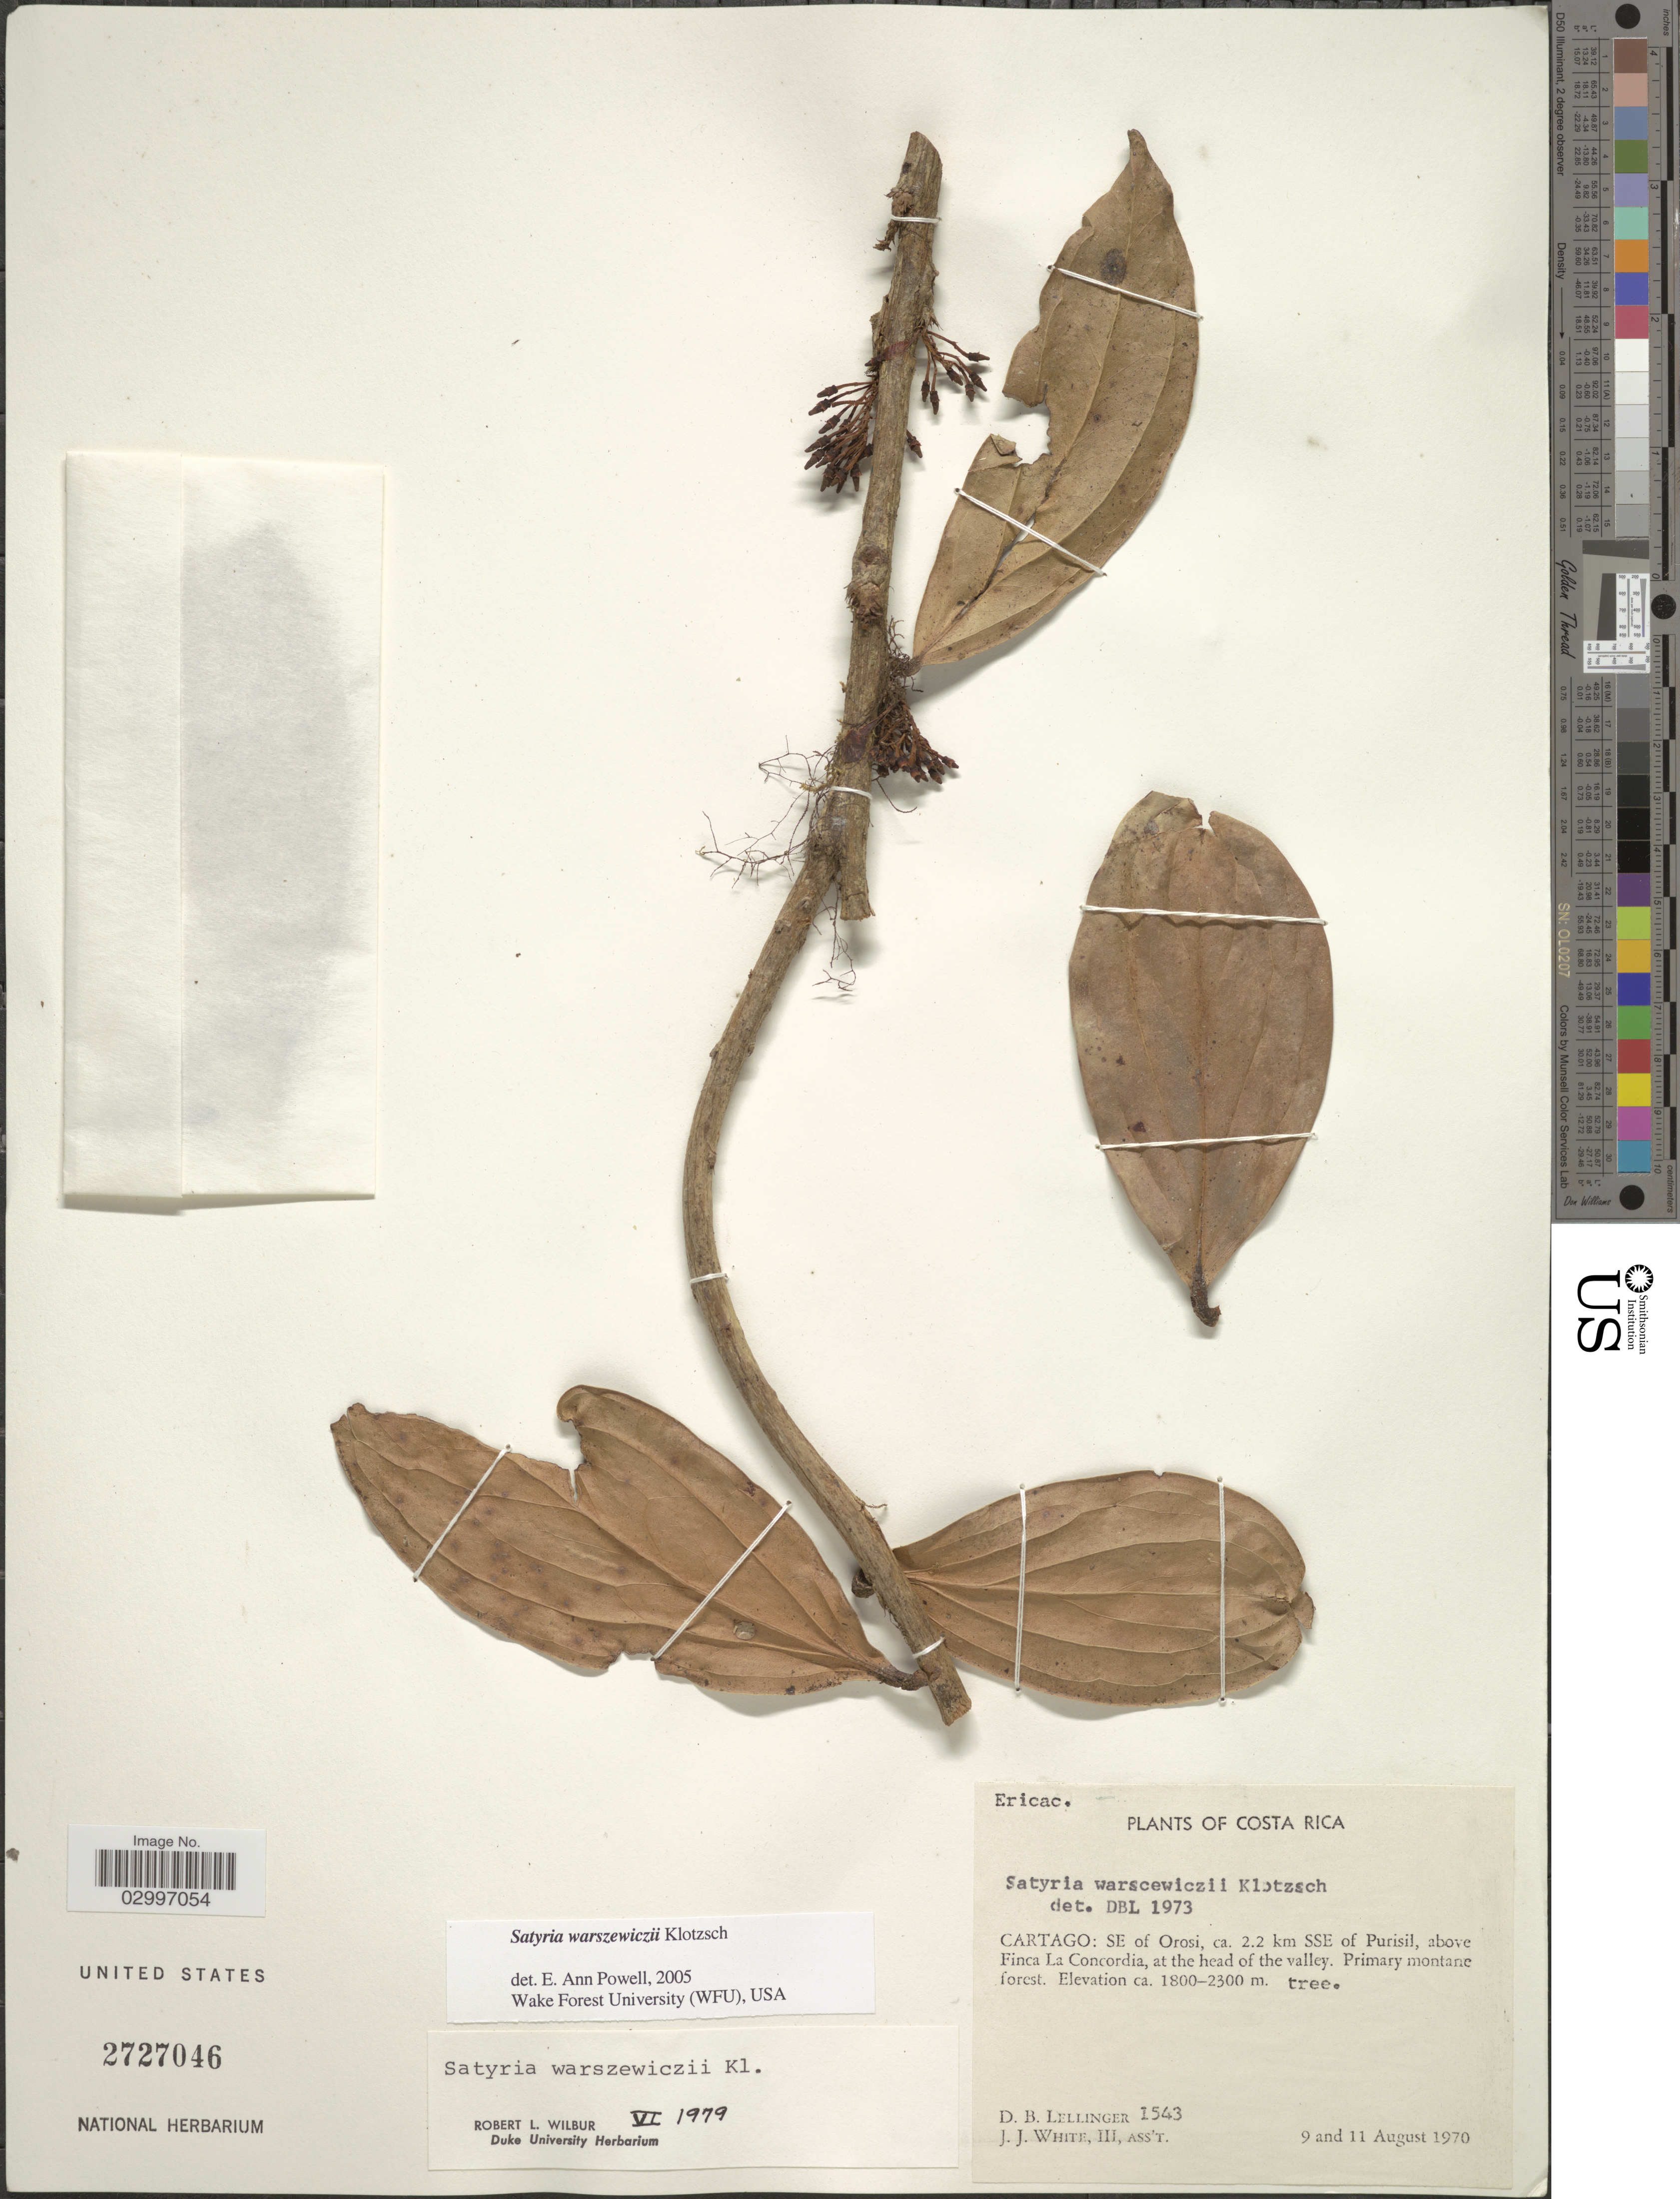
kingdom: Plantae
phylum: Tracheophyta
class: Magnoliopsida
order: Ericales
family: Ericaceae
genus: Satyria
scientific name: Satyria warszewiczii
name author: Klotzsch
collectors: D. B. Lellinger & J. J. White III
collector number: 1543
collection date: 1970-08-09/1970-08-11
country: Costa Rica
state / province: Cartago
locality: SE of Orosi, ca. 2.2 km SSE of Purisil, above Finca La Concordia, at the head of the valley.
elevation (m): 1800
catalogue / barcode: US 2727046